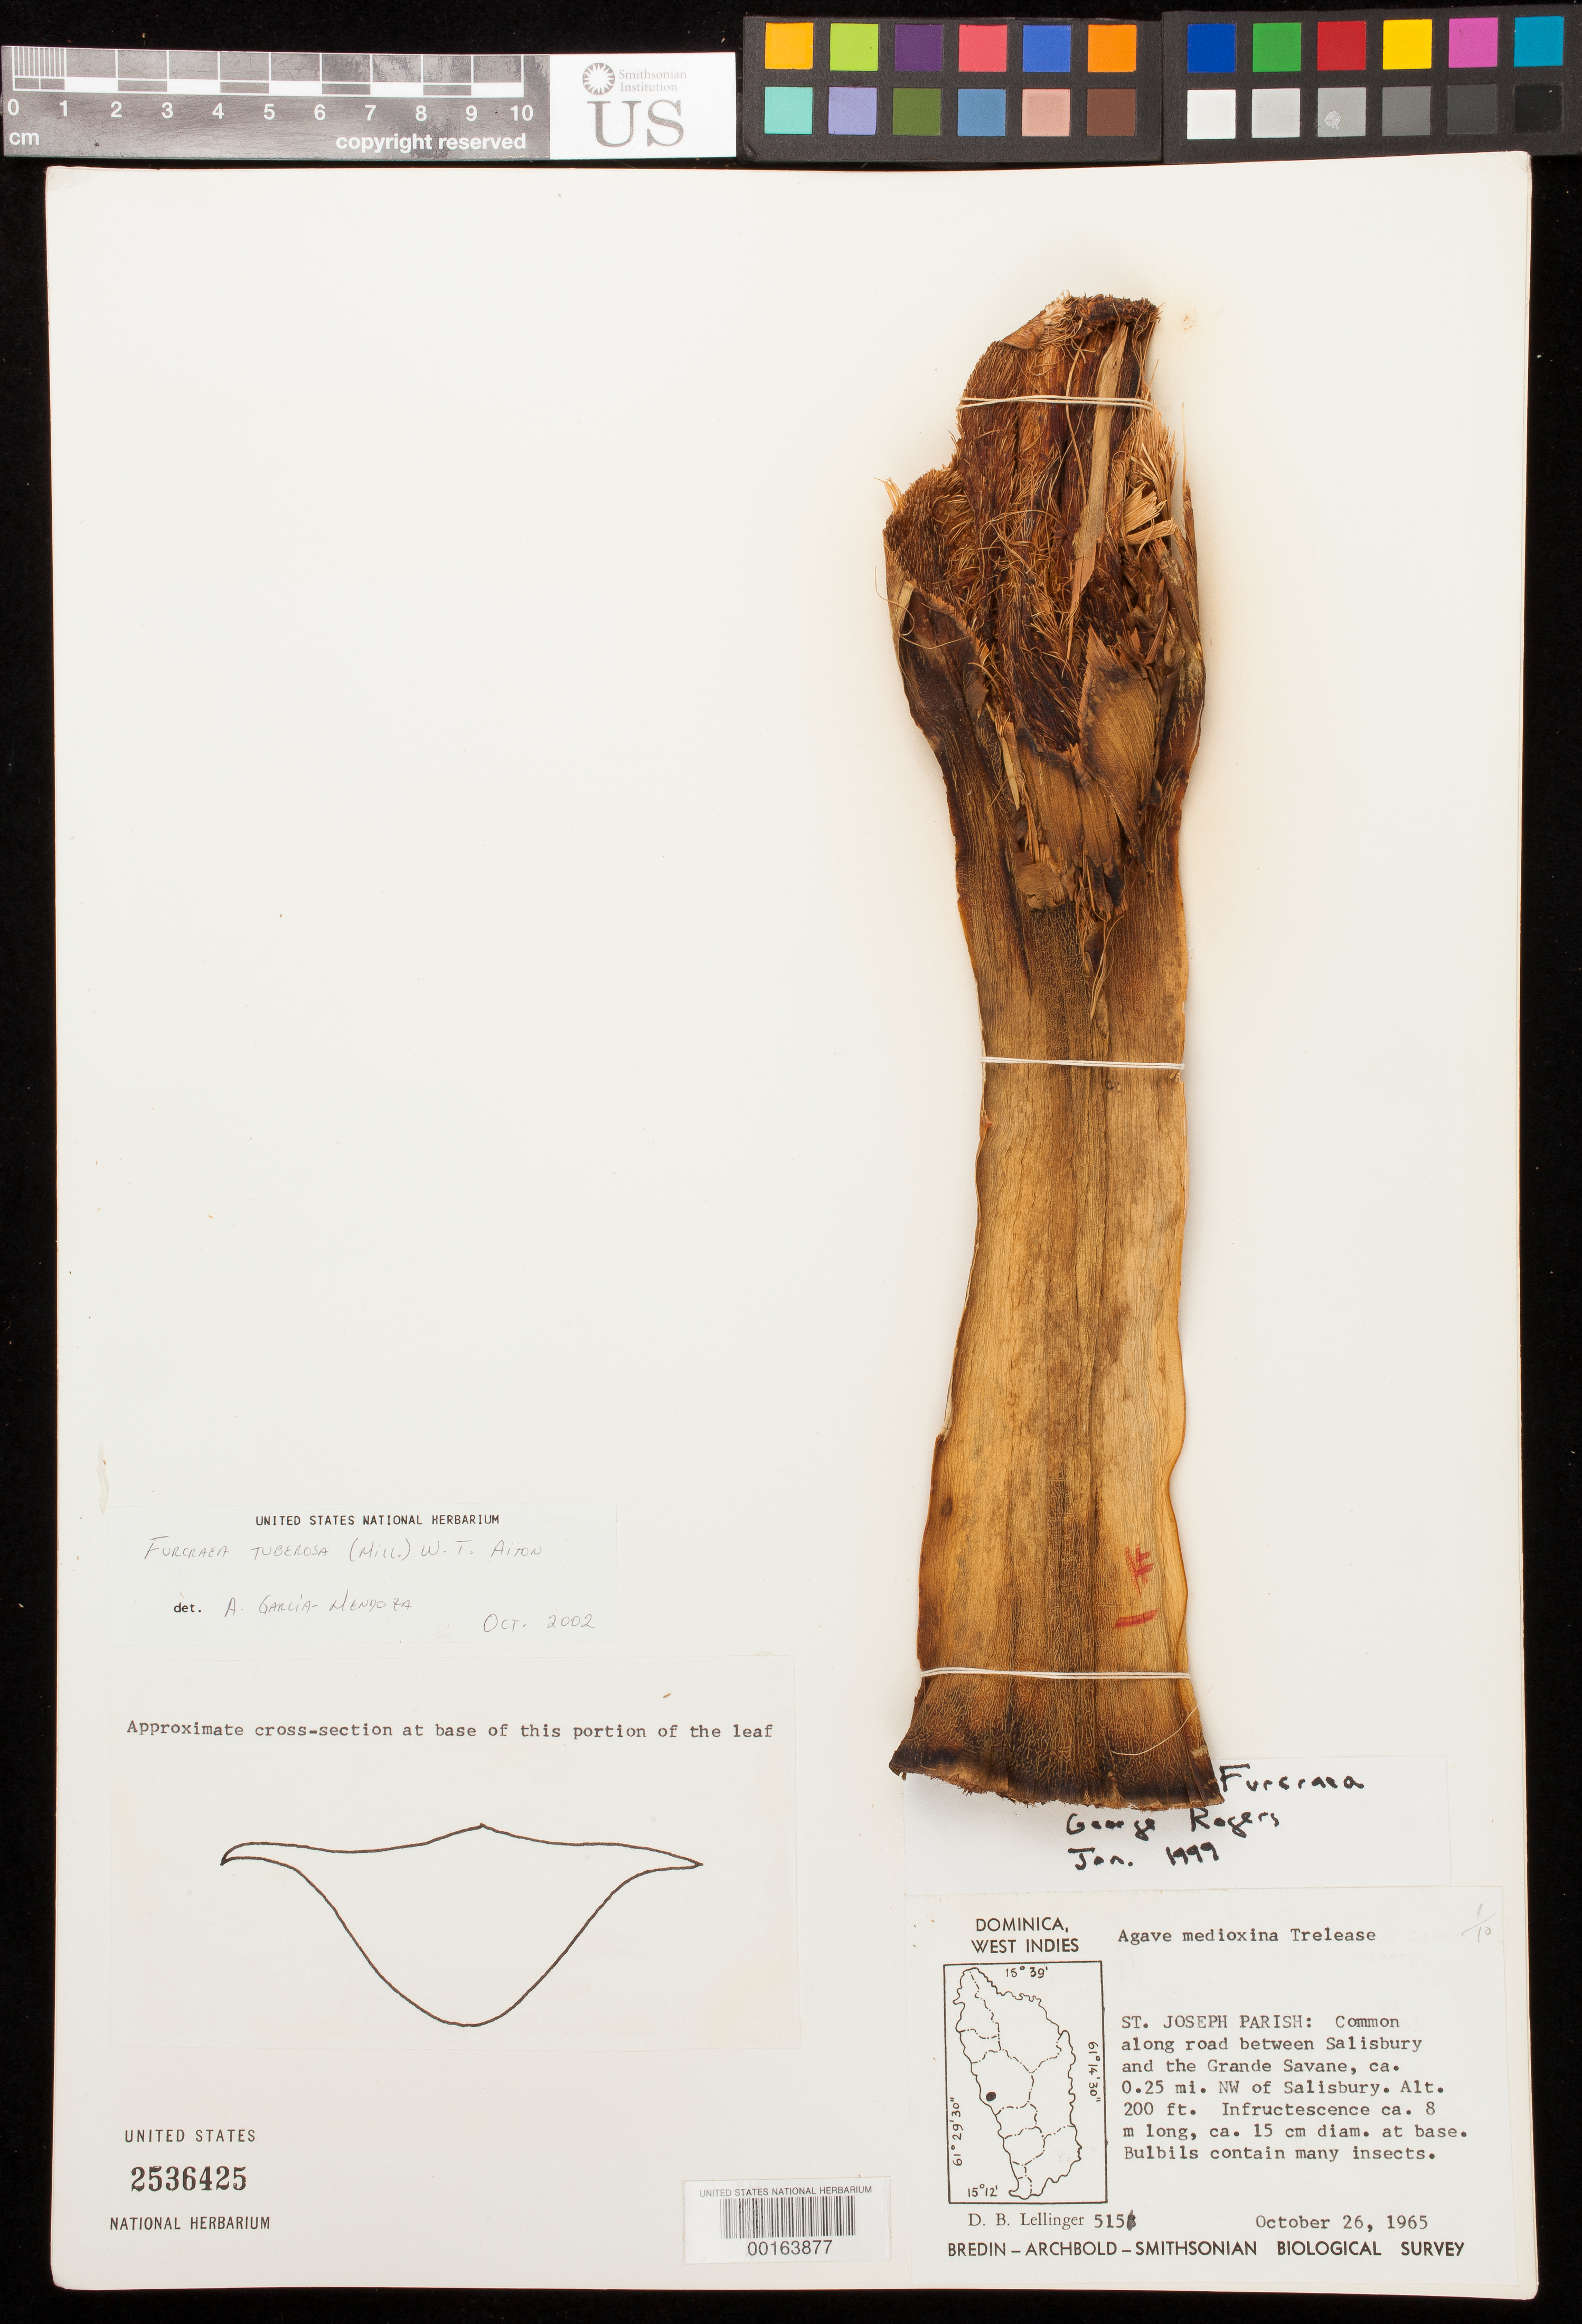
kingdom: Plantae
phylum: Tracheophyta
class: Liliopsida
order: Asparagales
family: Asparagaceae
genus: Furcraea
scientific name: Furcraea tuberosa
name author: (Mill.) W.T. Aiton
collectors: D. B. Lellinger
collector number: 515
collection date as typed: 26 Oct 1965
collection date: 1965-10-26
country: Dominica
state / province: St. Joseph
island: Dominica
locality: Along road between salisbury and the grande savane, ca 0.25 mi nw of salisbury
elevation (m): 61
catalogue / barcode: US 2536425